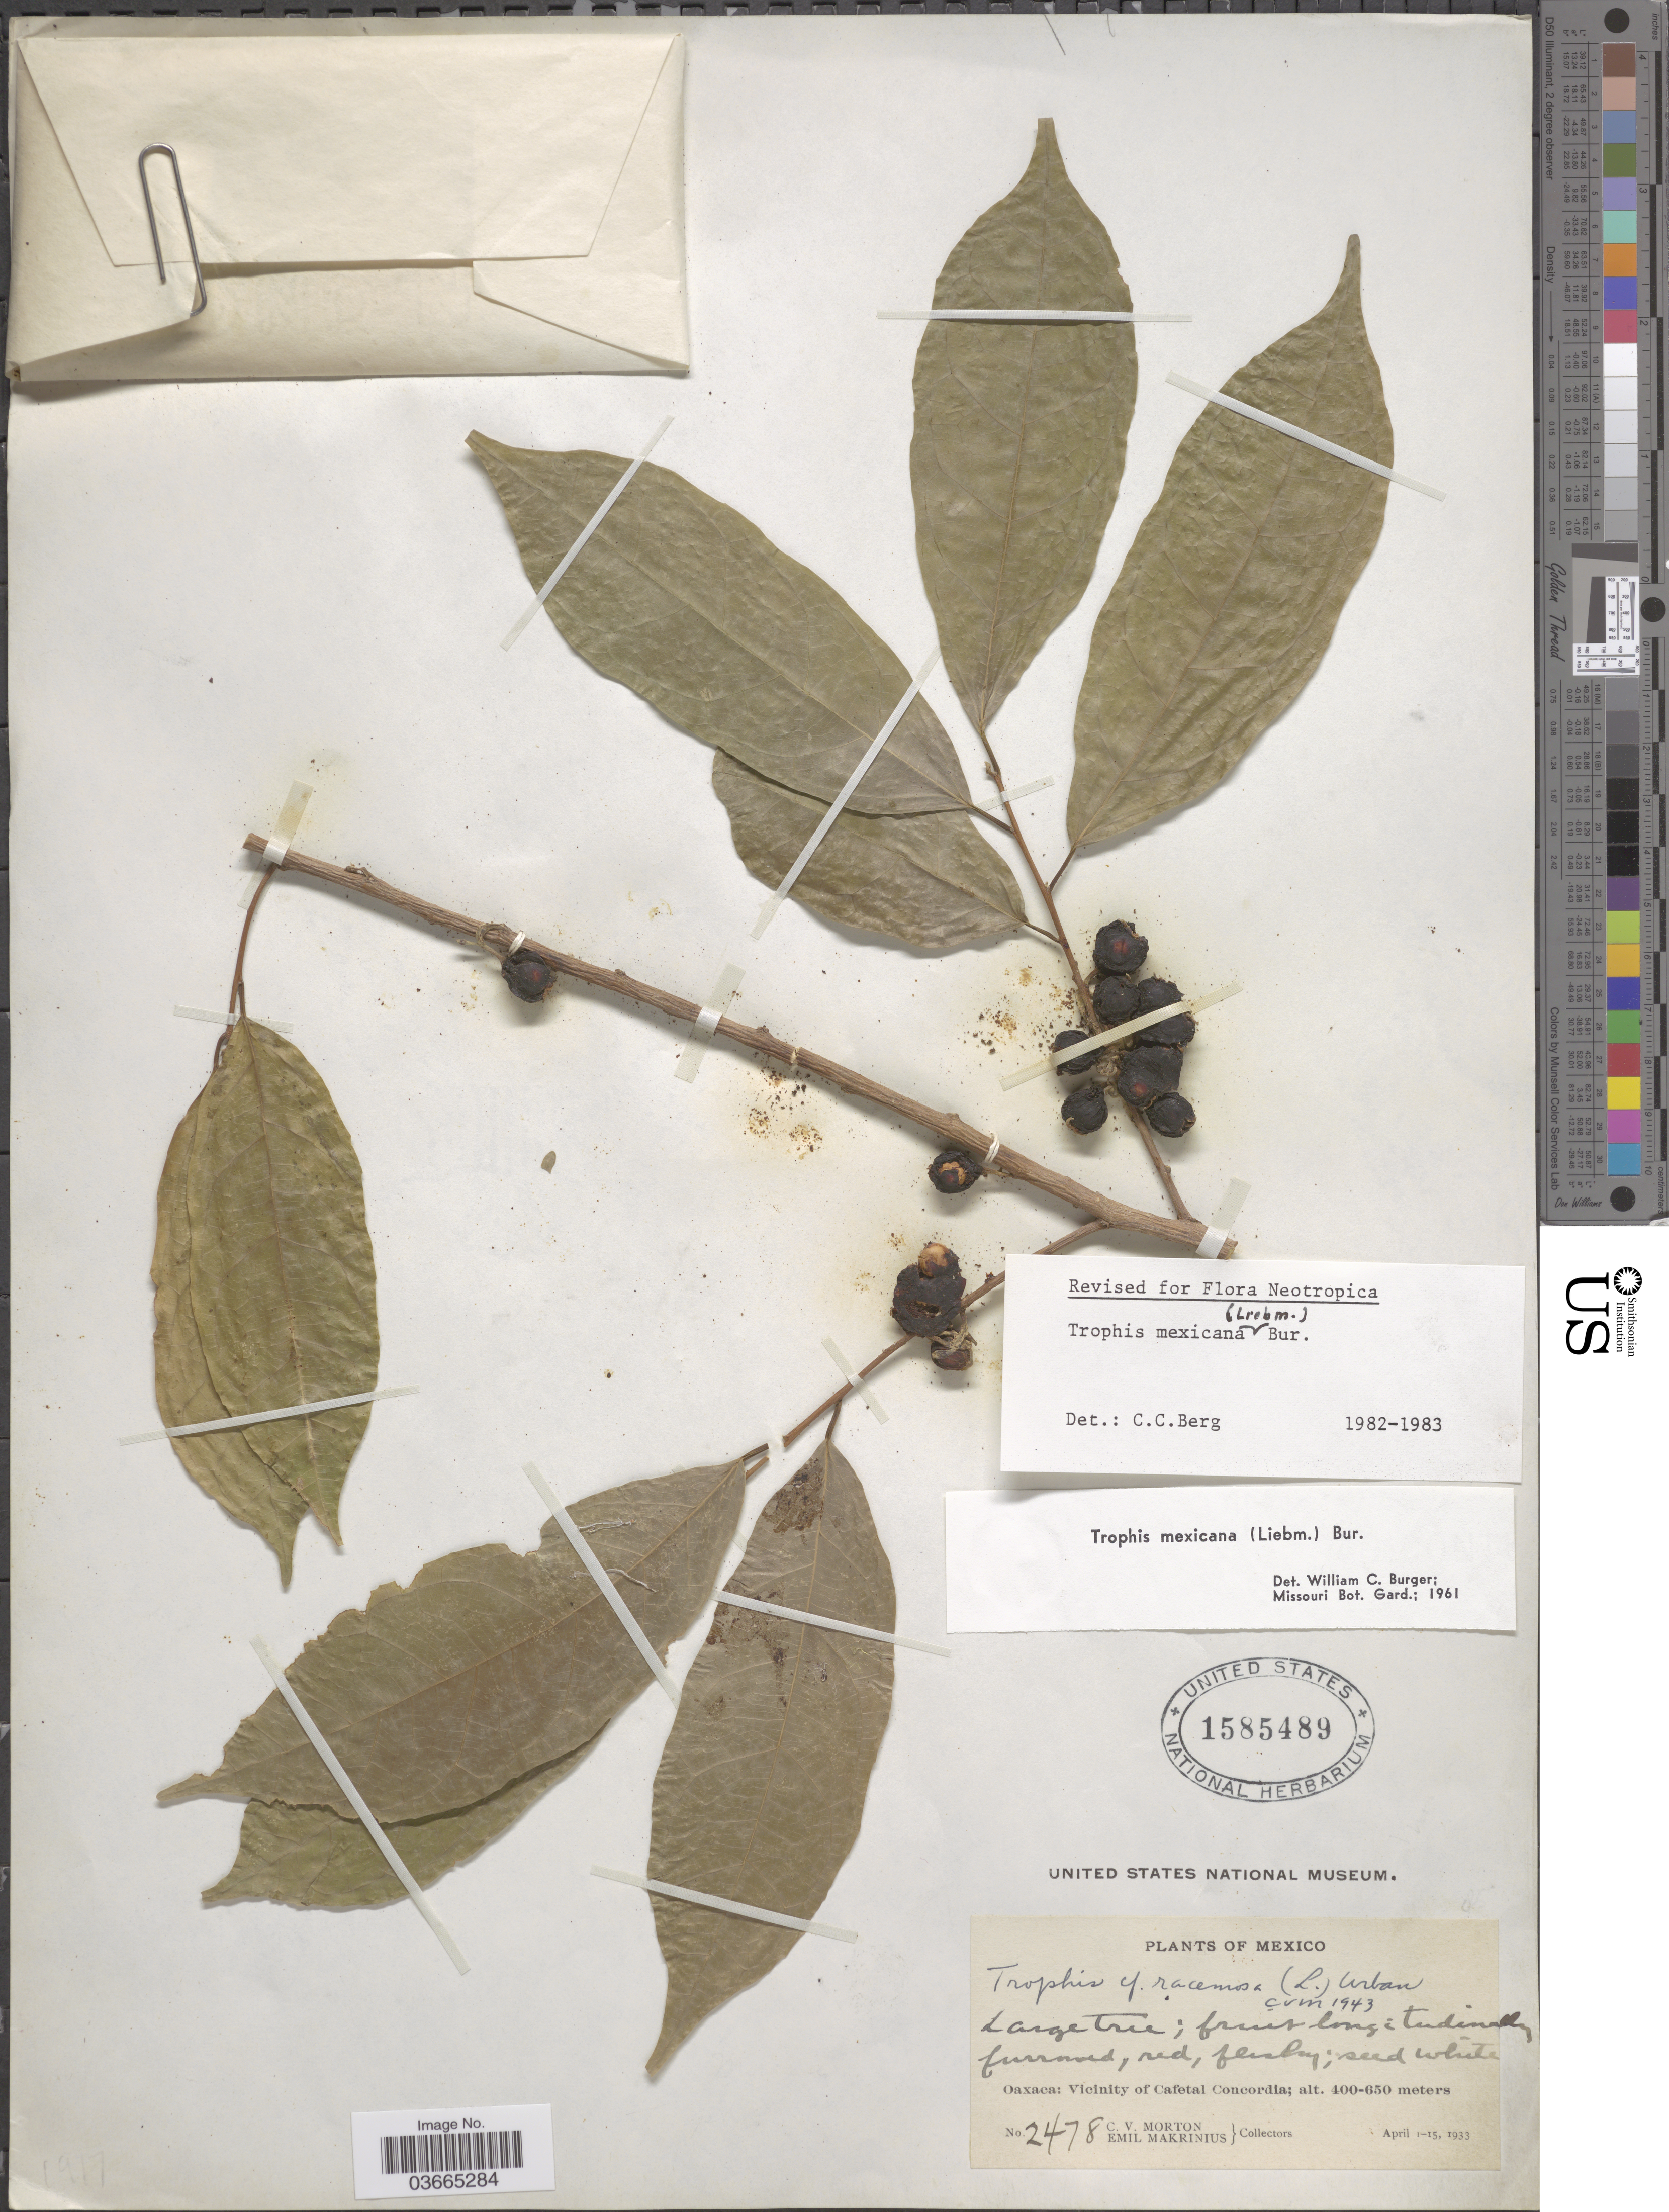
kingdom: Plantae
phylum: Tracheophyta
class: Magnoliopsida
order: Rosales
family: Moraceae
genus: Trophis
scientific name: Trophis mexicana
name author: (Liebm.) Bureau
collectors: C. V. Morton & E. Makrinius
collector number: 2478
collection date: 1933-04-01/1933-04-15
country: Mexico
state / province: Oaxaca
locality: Vicinity of Cafetal Concordia.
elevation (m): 400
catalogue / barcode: US 1585489